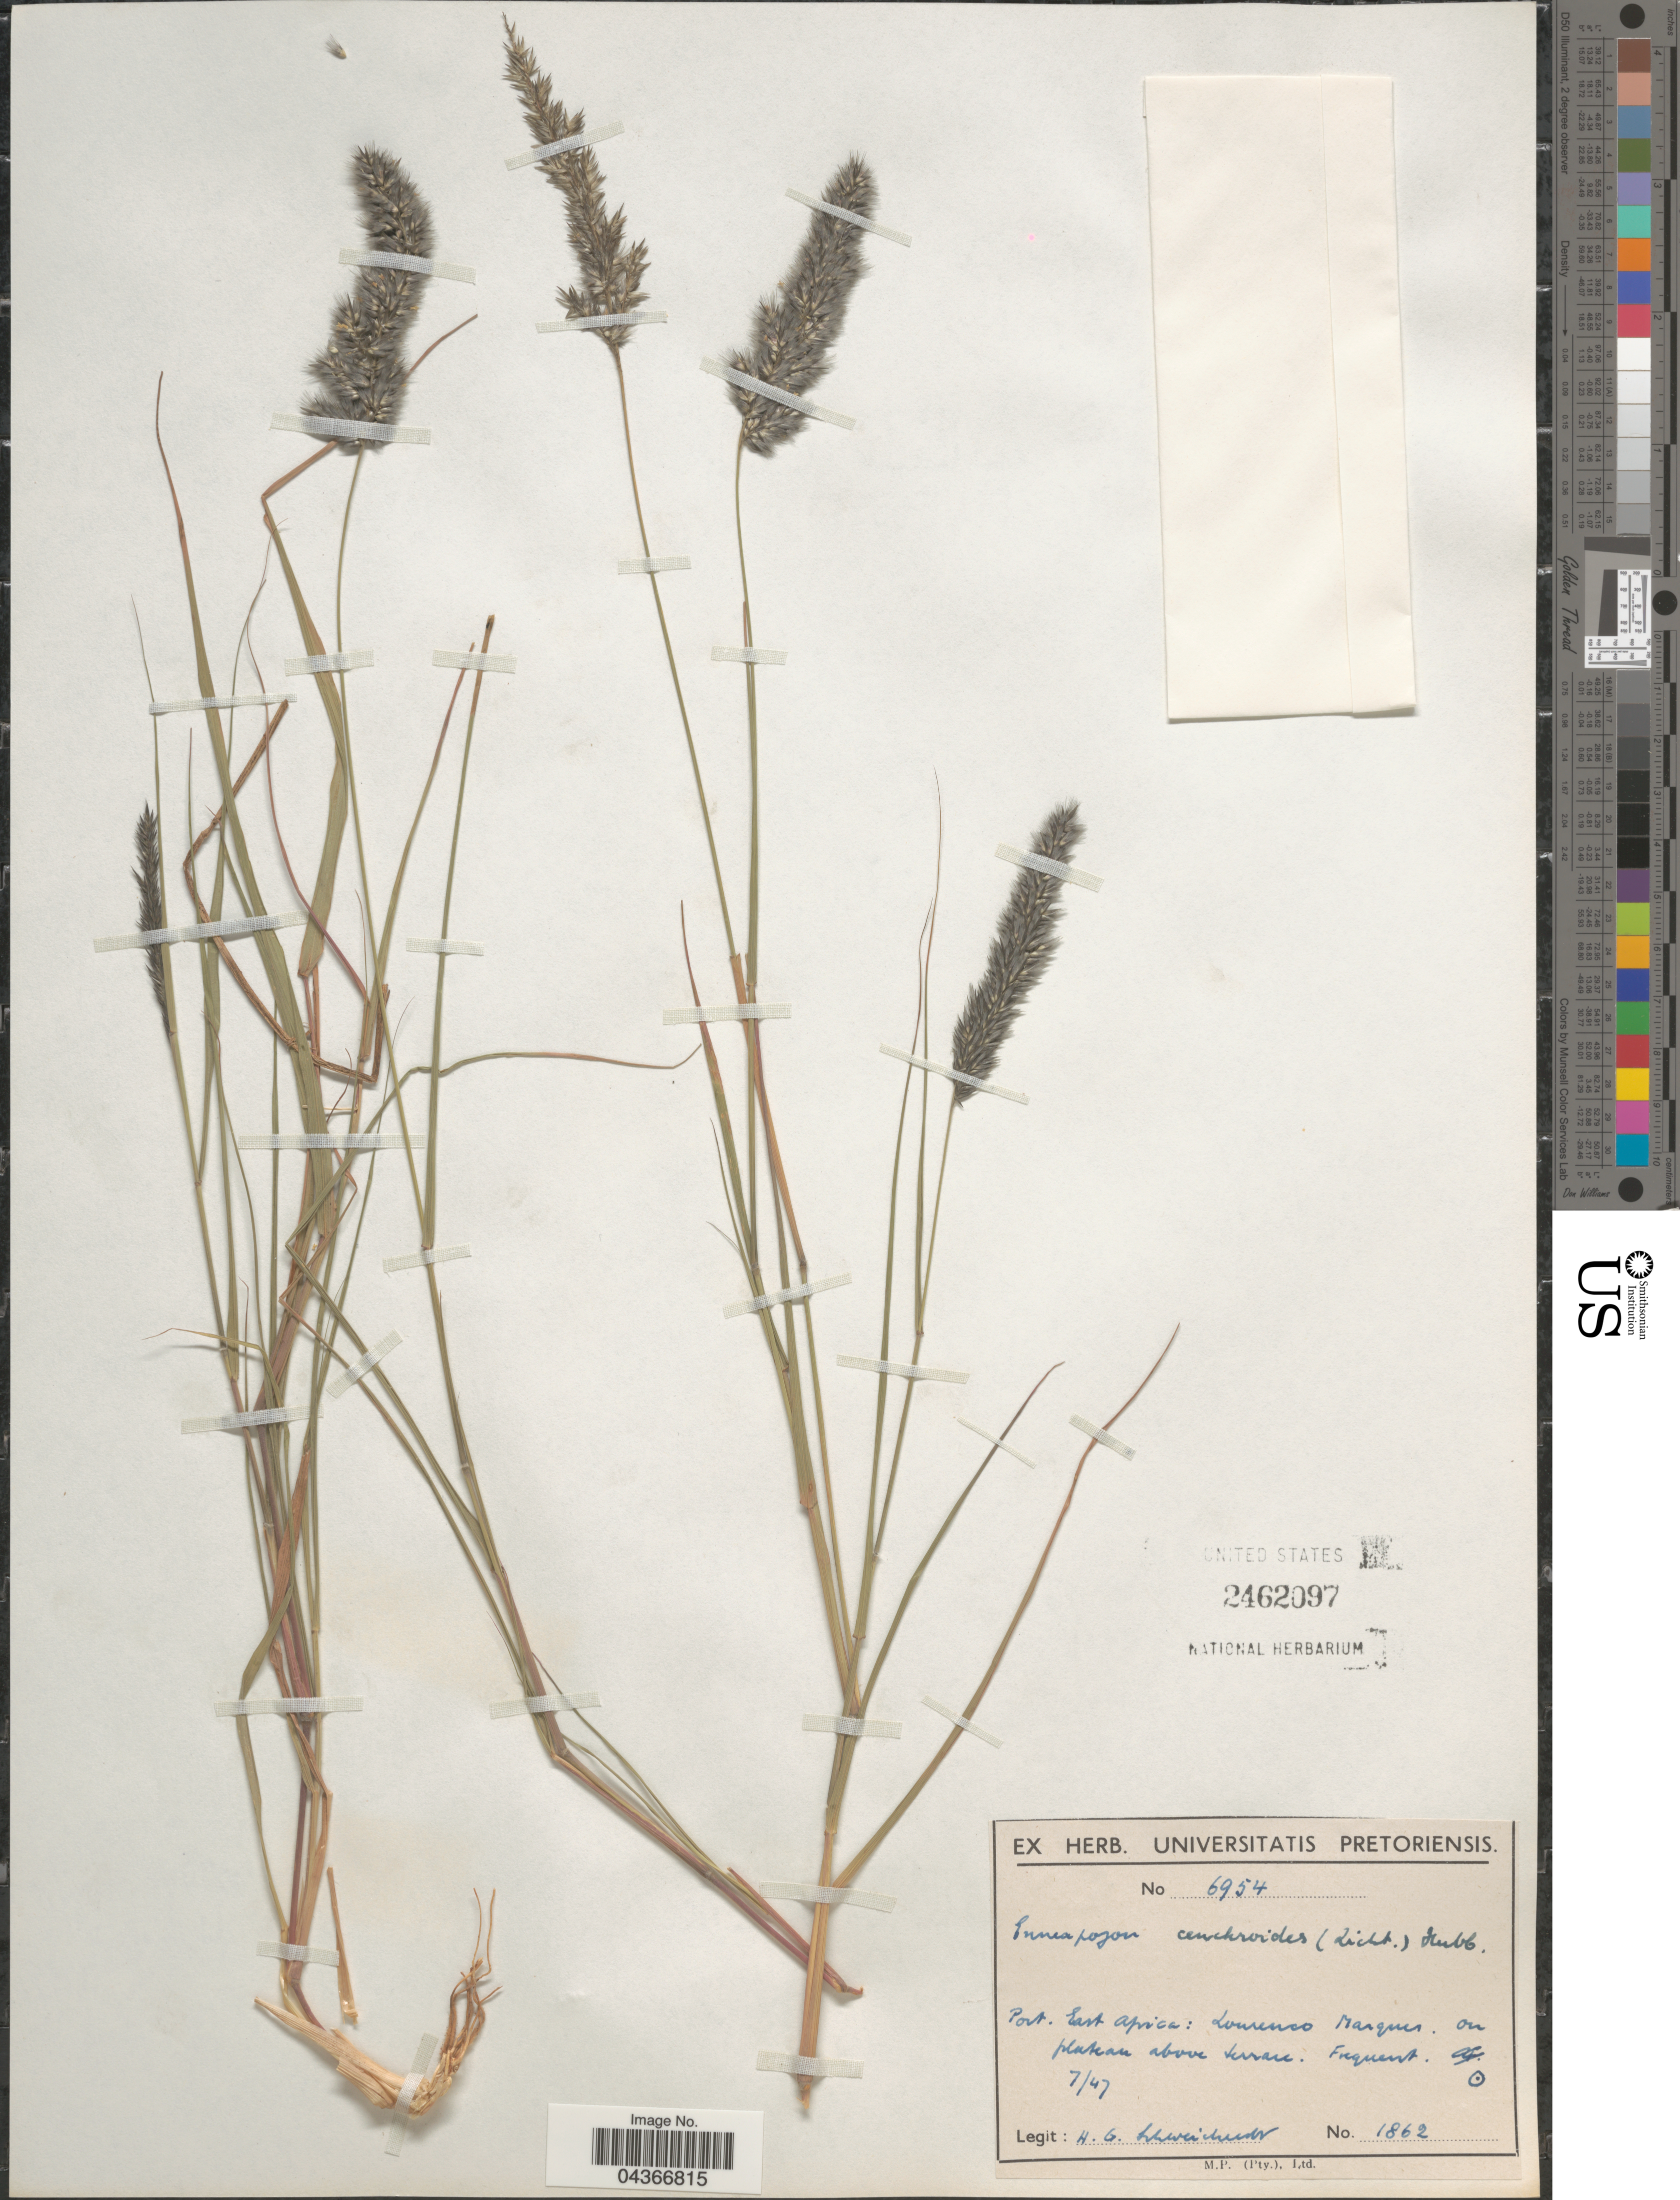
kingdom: Plantae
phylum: Tracheophyta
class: Liliopsida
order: Poales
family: Poaceae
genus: Enneapogon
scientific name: Enneapogon cenchroides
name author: (Licht. ex Roem. & Schult.) C.E. Hubb.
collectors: H. Schweickerdt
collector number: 1862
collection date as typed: Transcribed d/m/y: /7/47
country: Mozambique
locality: Port. East Africa: Lourenco Marques.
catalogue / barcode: US 2462097